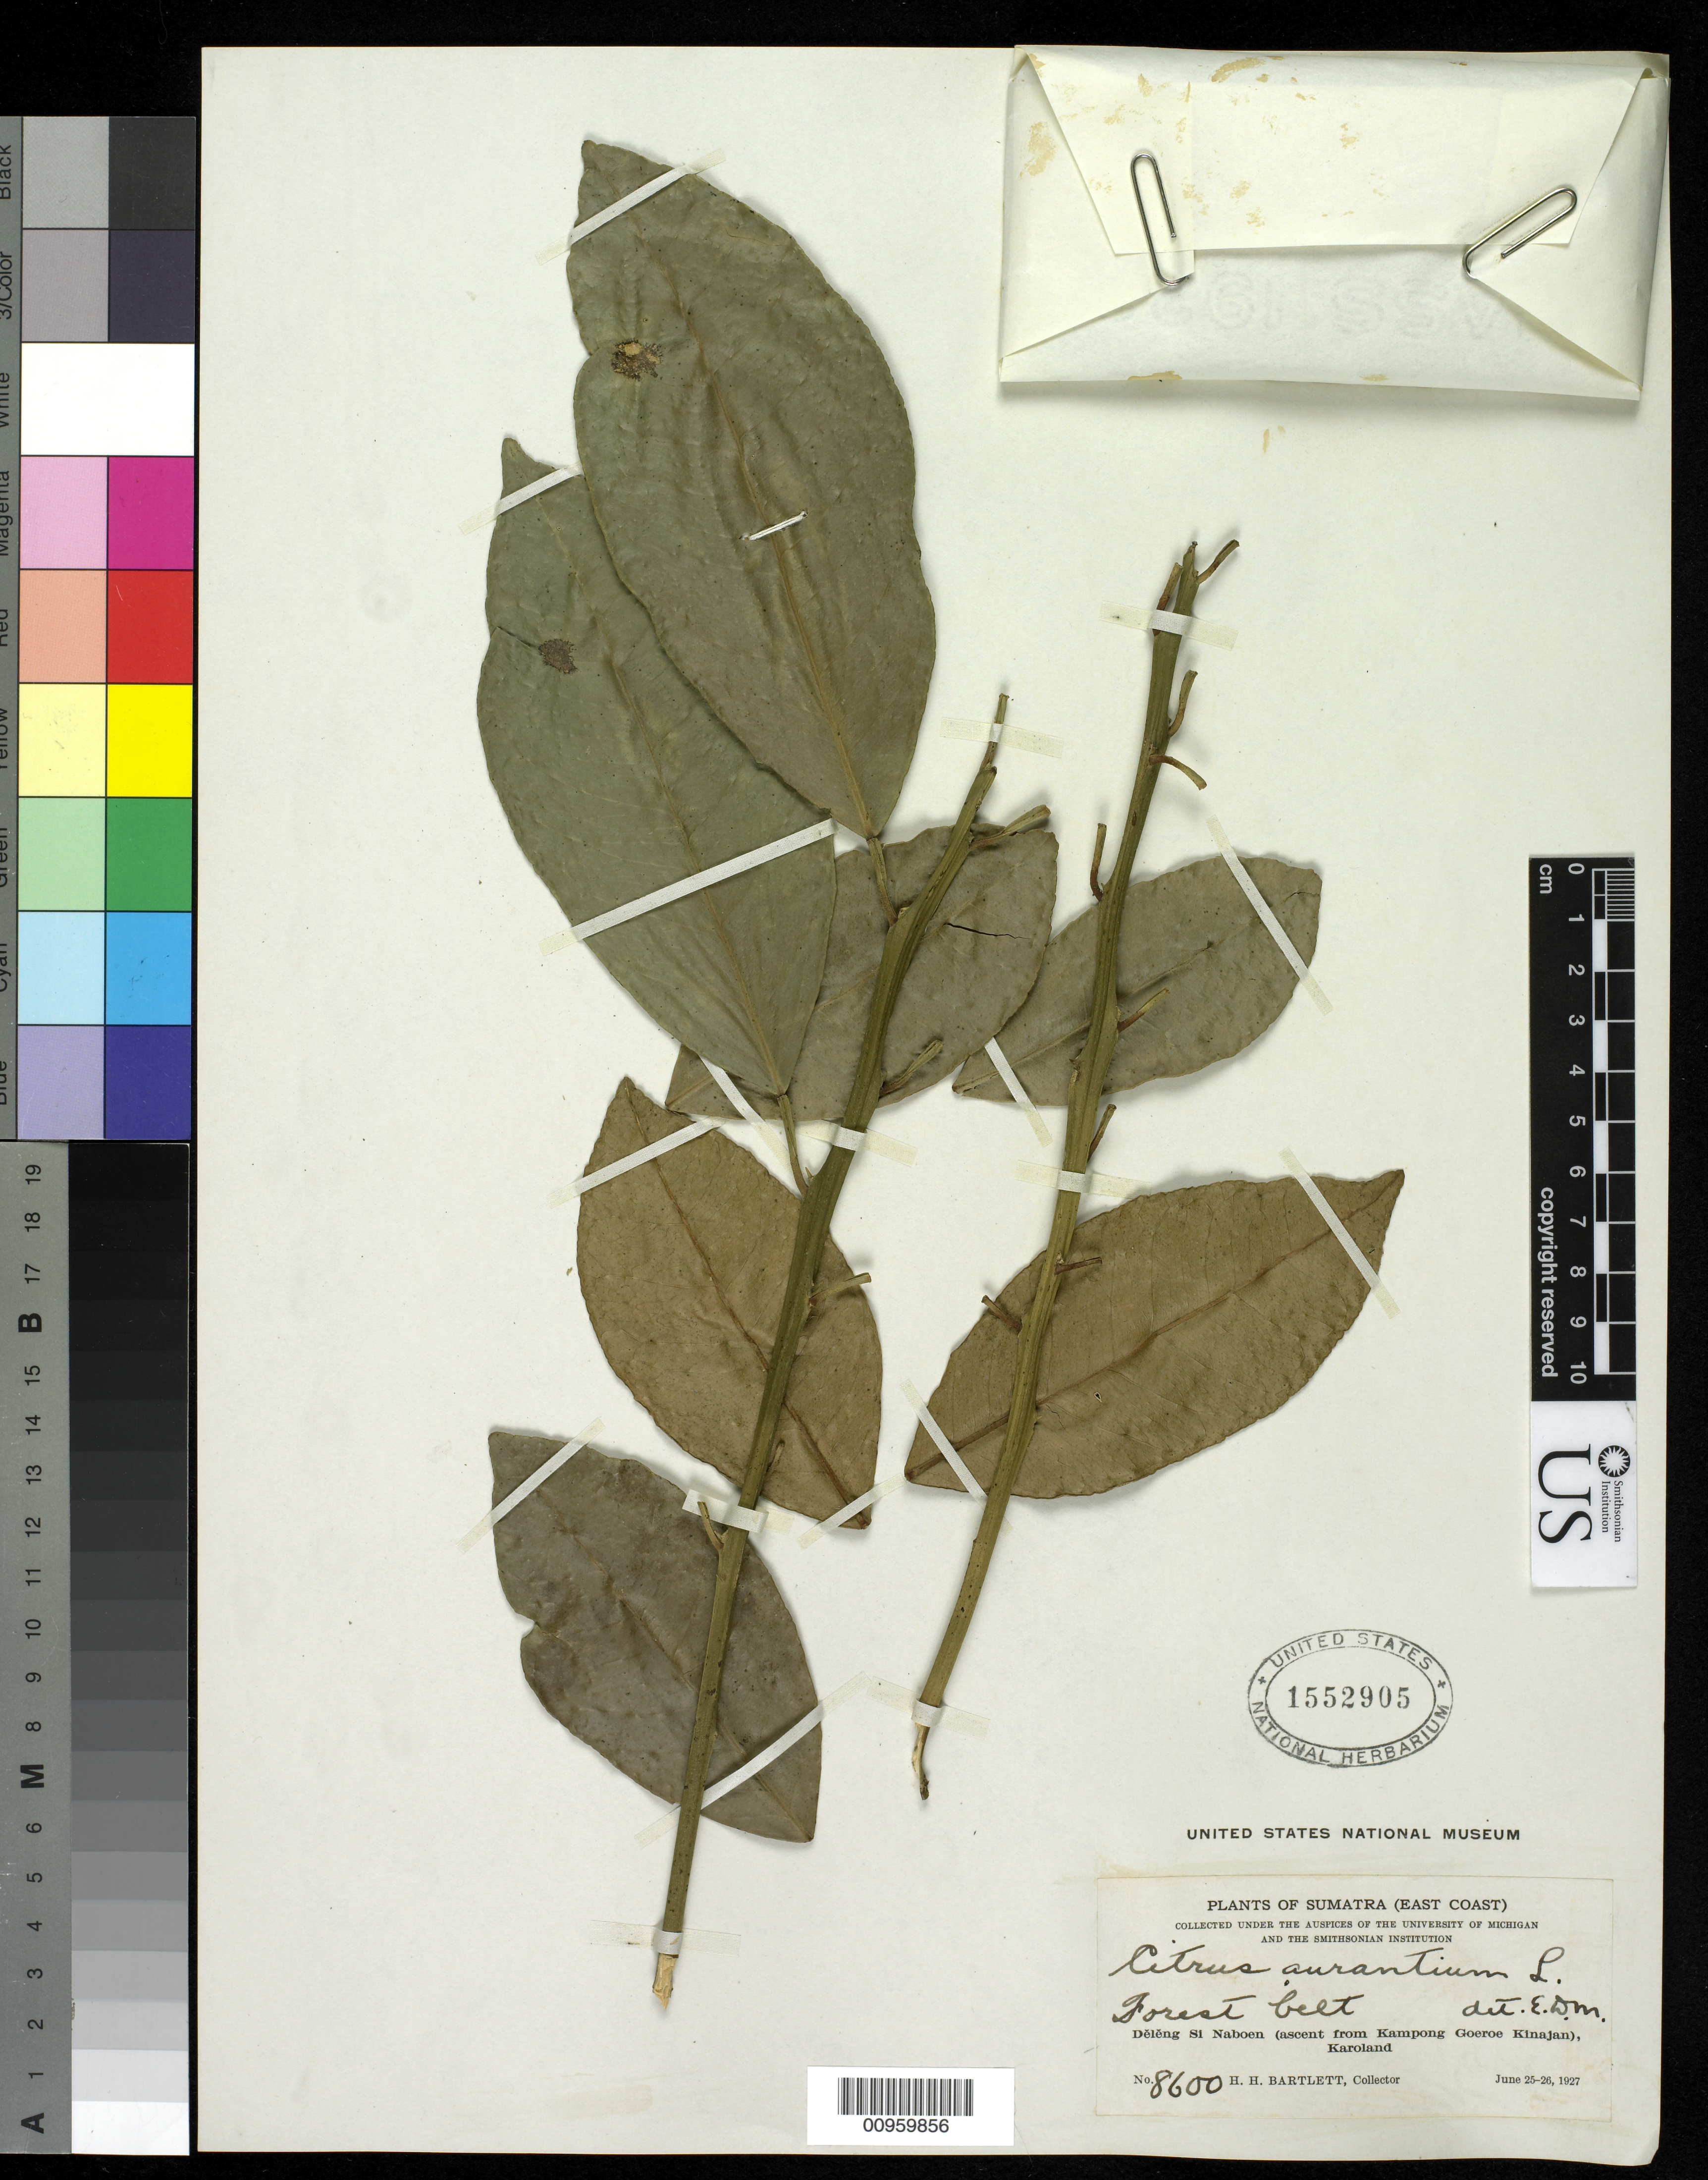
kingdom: Plantae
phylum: Tracheophyta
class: Magnoliopsida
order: Sapindales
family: Rutaceae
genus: Citrus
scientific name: Citrus x aurantium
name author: L.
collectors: H. H. Bartlett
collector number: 8600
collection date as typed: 25 Jun 1927 to 26 Jun 1927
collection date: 1927-06-25/1927-06-26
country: Indonesia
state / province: Sumatra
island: Sumatra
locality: Deleng Si Naboen (ascent from Kampong Goeroe Kinajan), Karoland. Forest belt.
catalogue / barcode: US 1552905